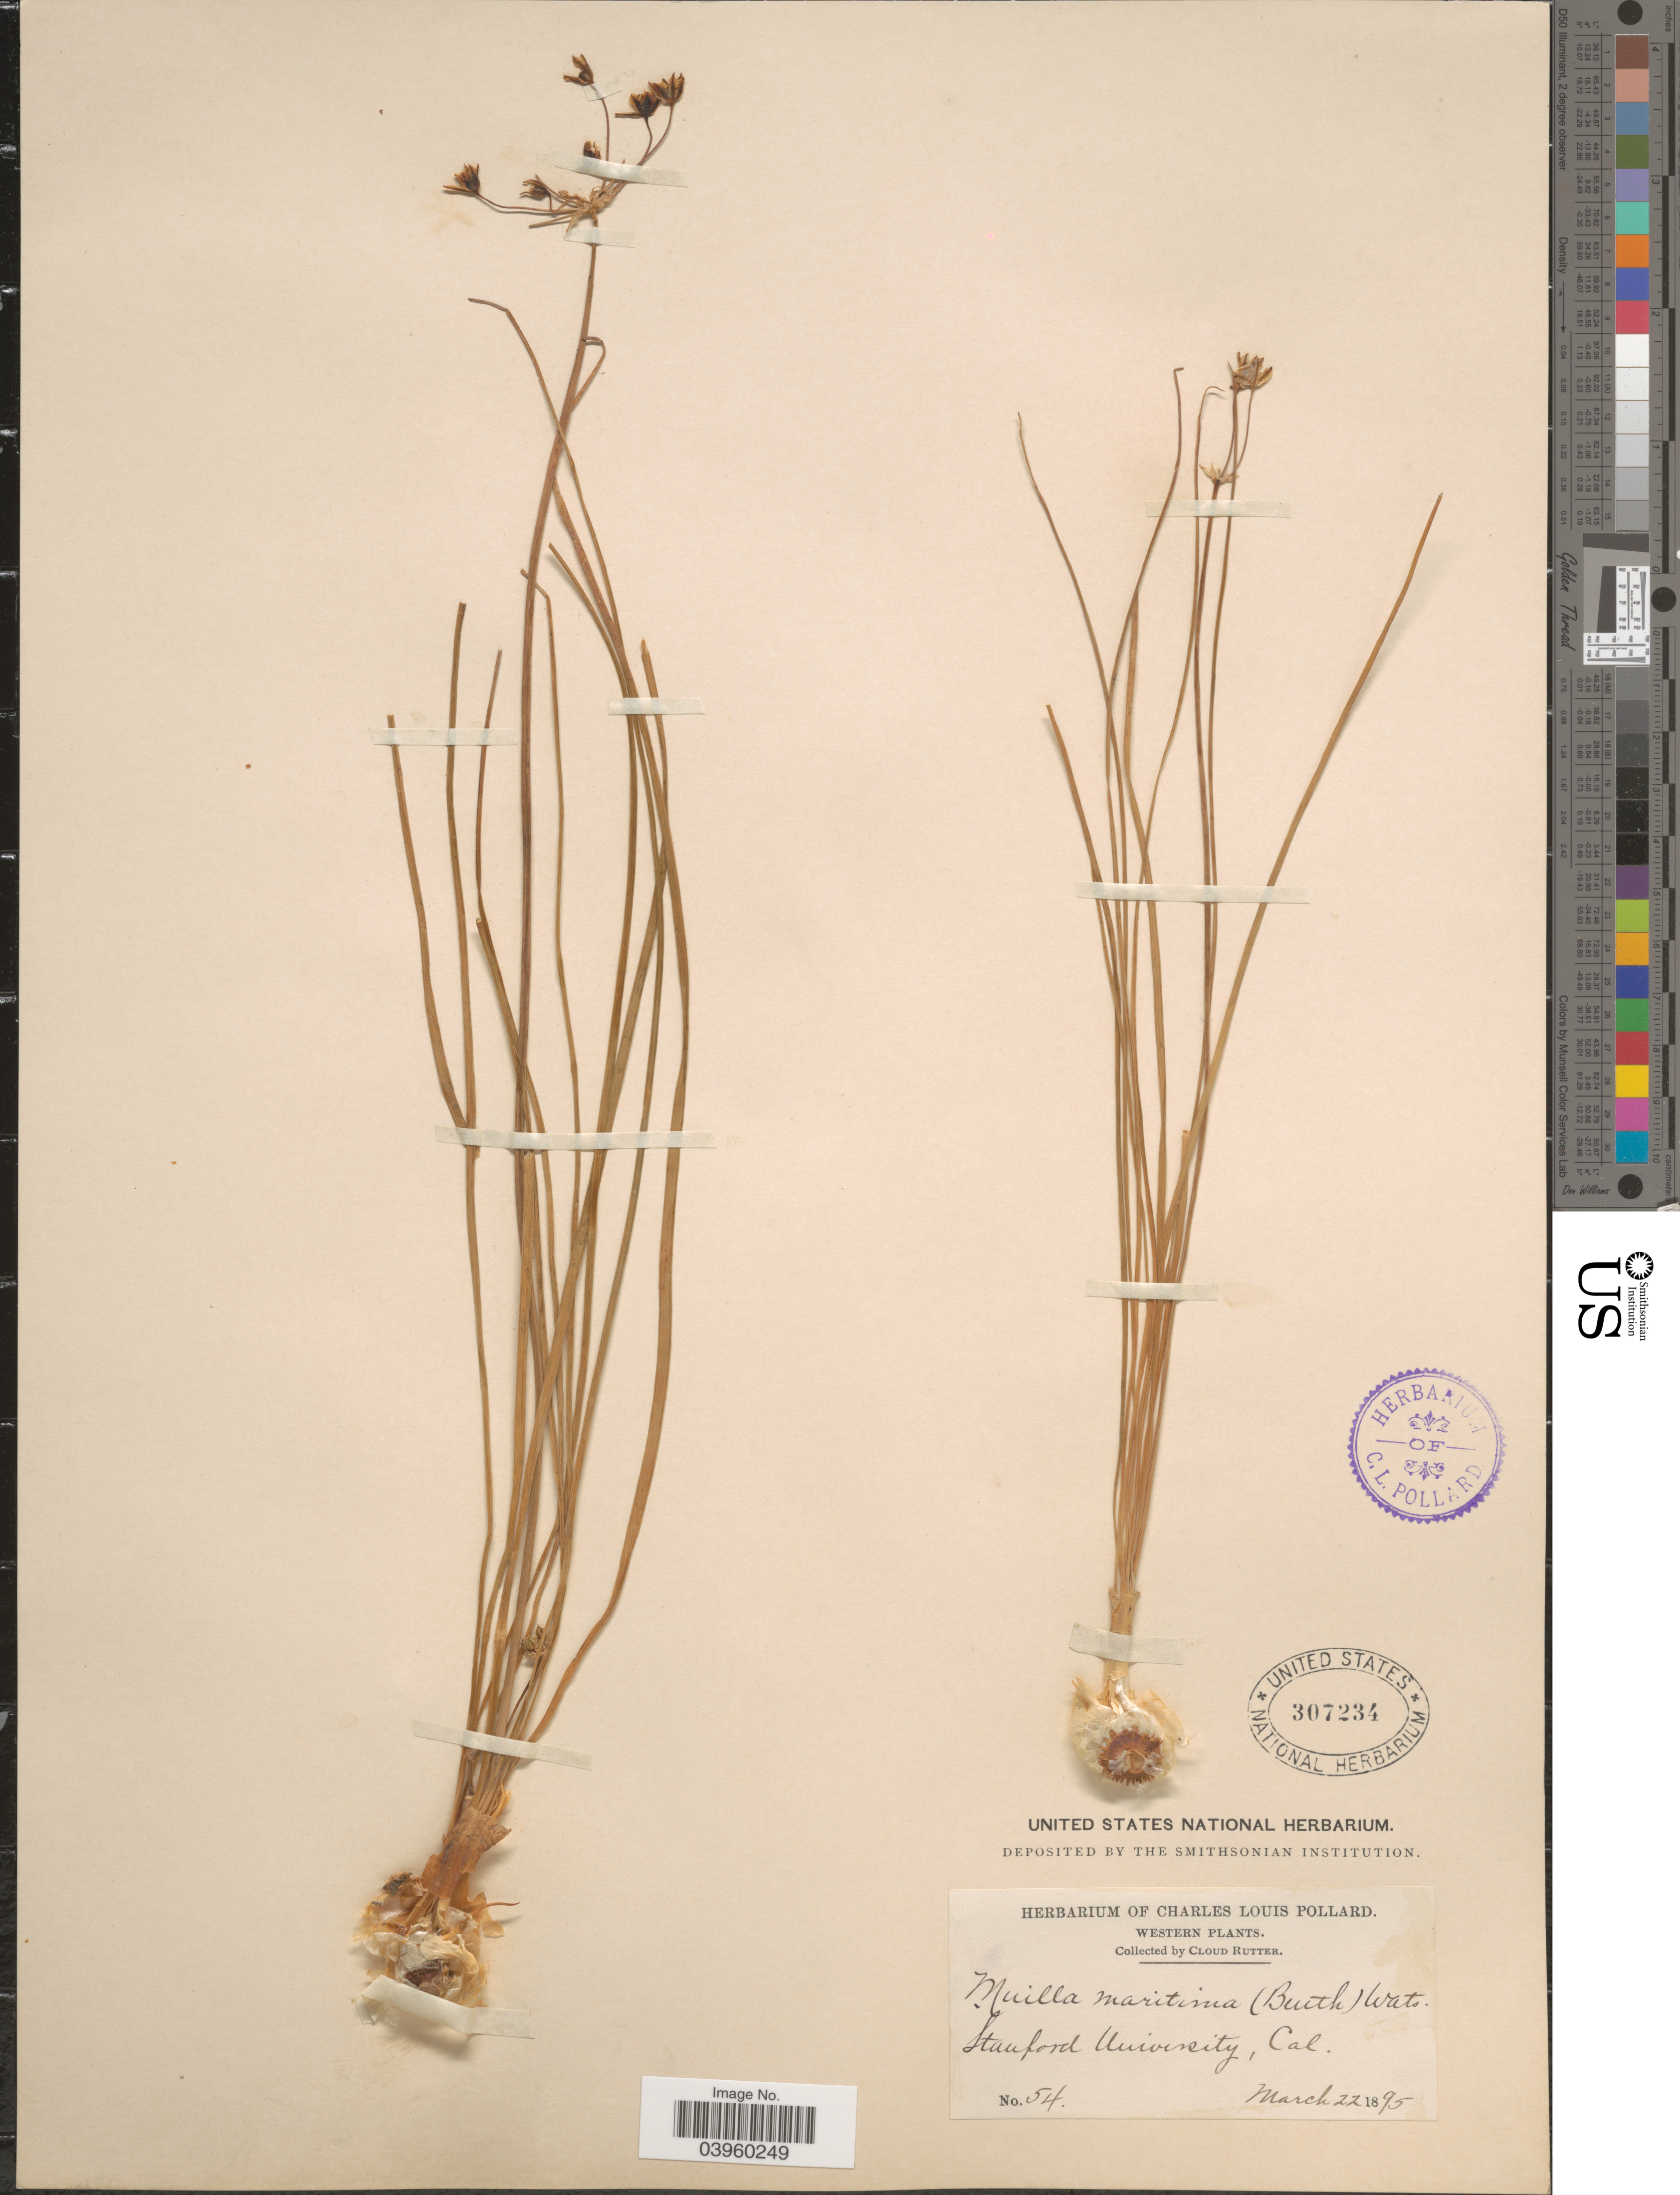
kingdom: Plantae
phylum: Tracheophyta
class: Liliopsida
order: Asparagales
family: Asparagaceae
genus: Muilla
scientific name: Muilla serotina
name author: Greene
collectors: C. Rutter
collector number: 54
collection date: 1895-03-22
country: United States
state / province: California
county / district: Santa Clara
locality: Western. Stanford University, Cal.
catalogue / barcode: US 307234